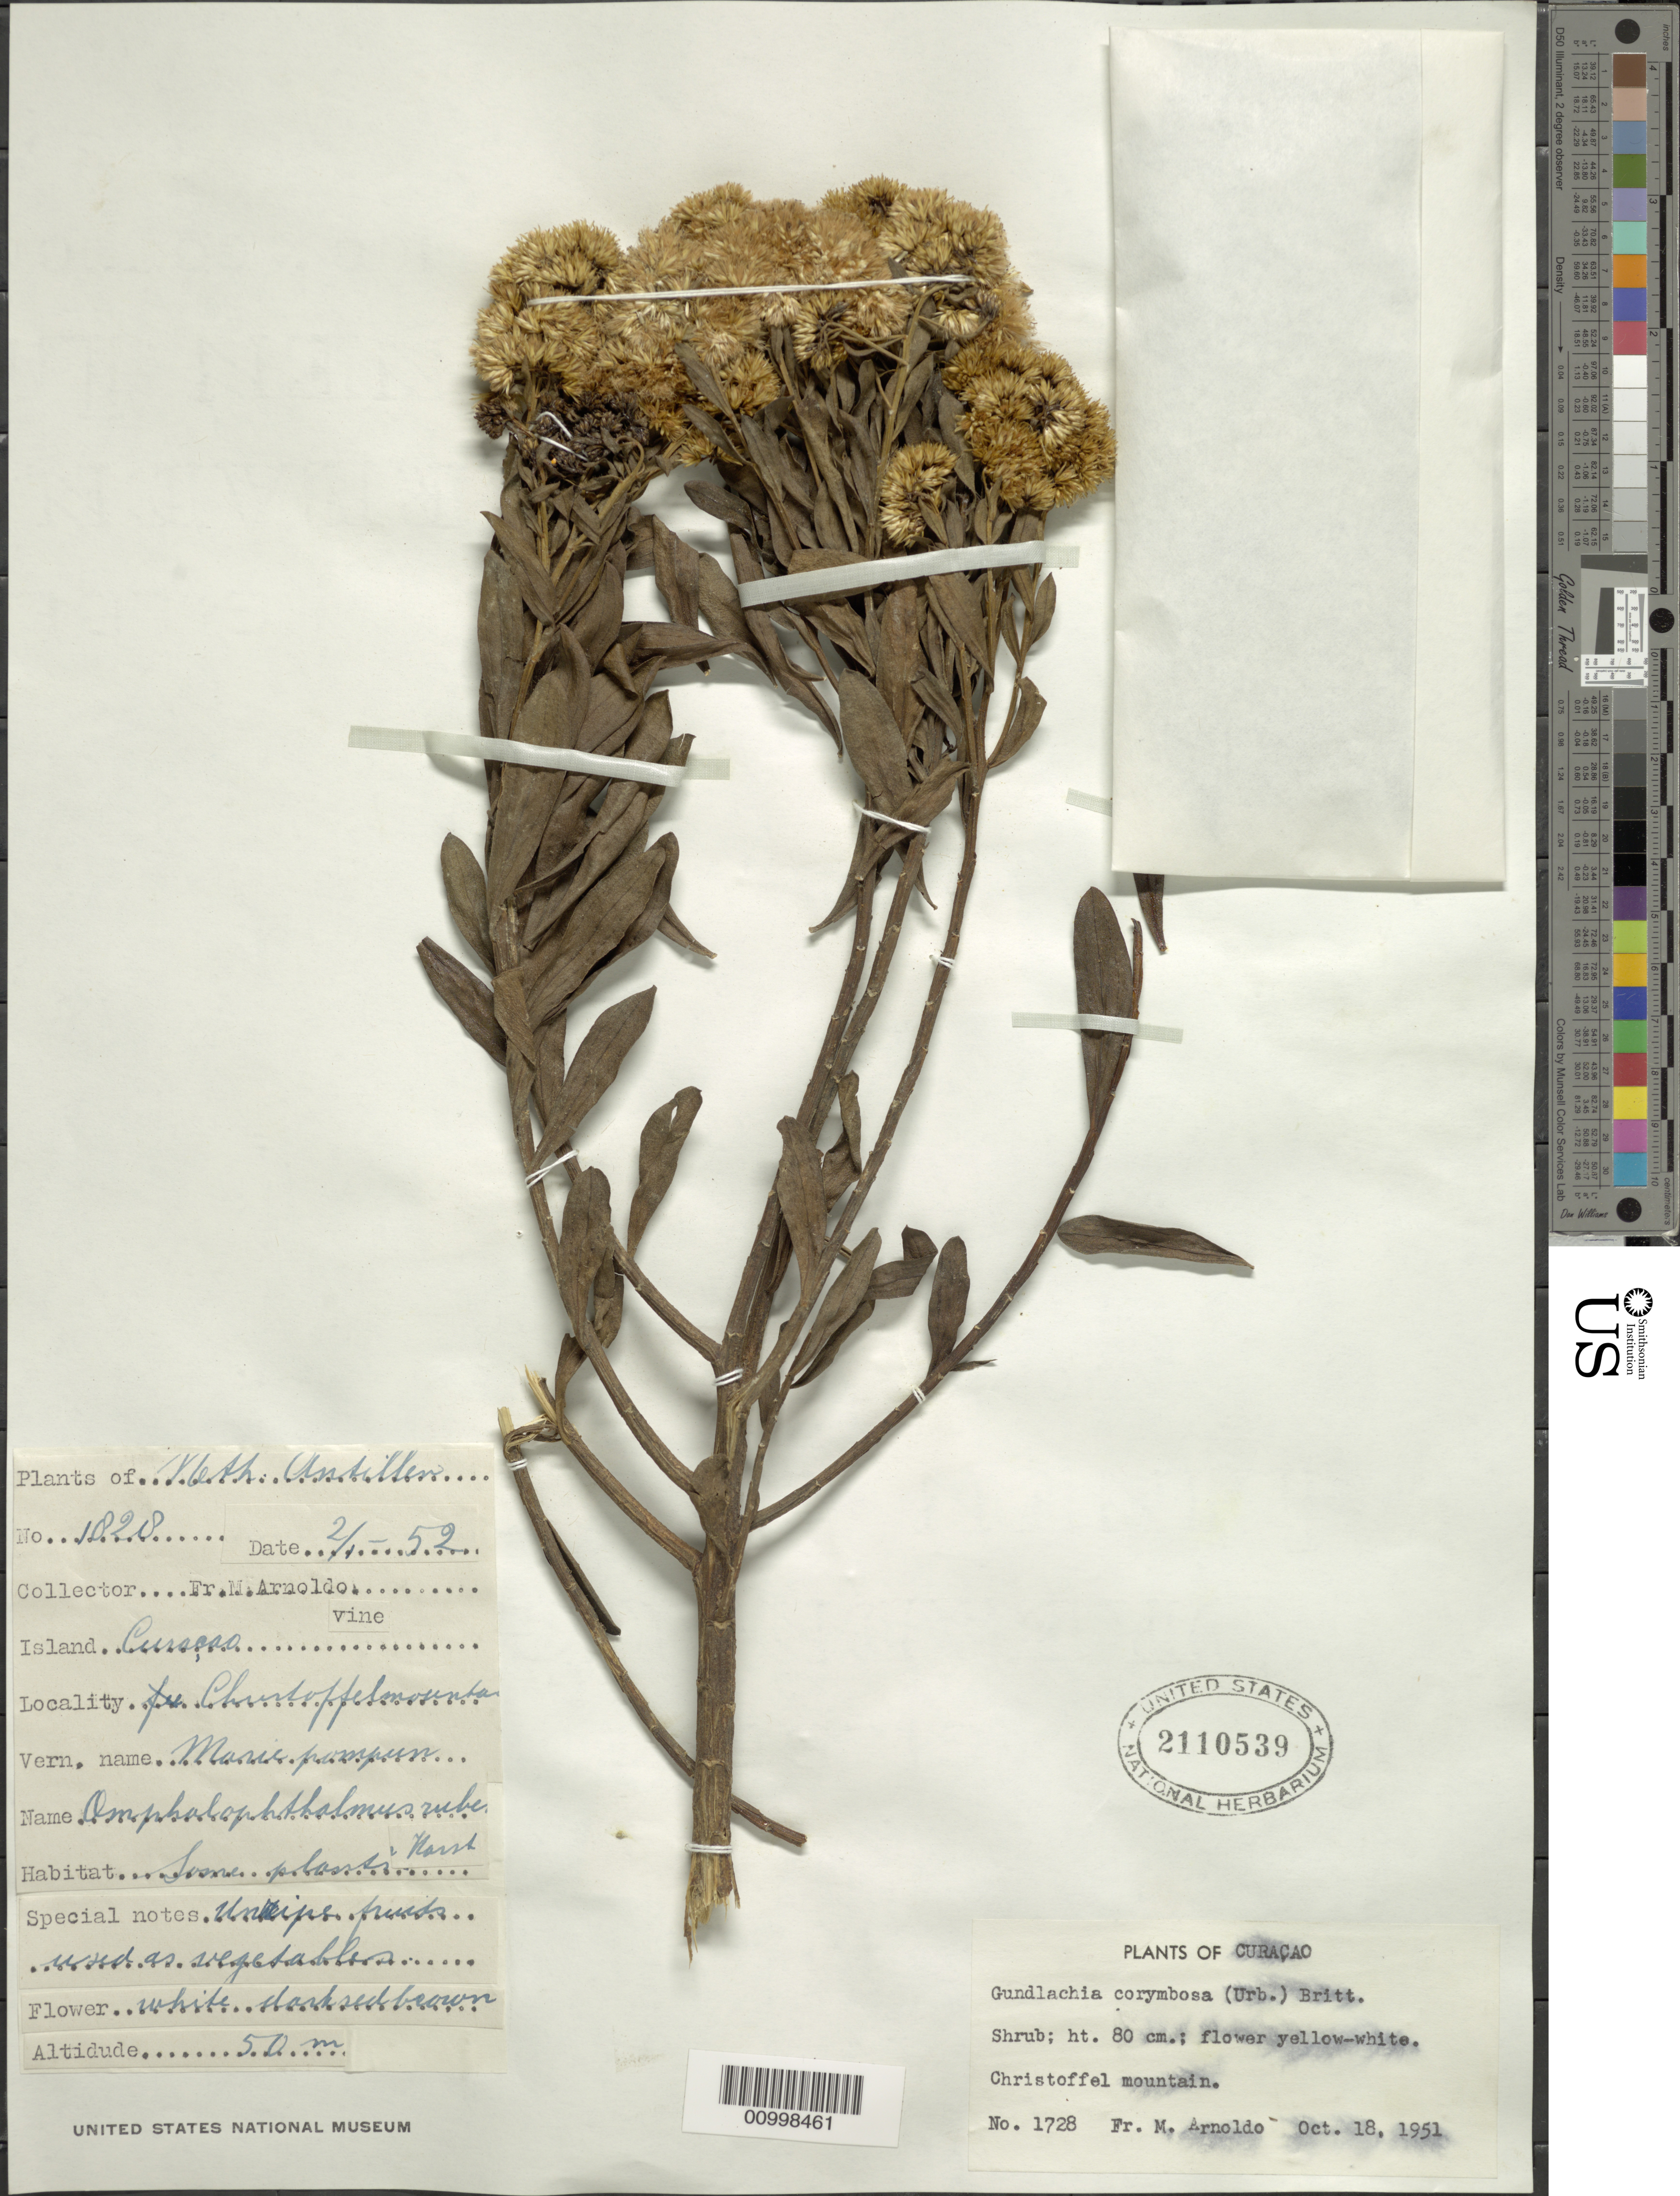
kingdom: Plantae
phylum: Tracheophyta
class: Magnoliopsida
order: Asterales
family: Asteraceae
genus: Gundlachia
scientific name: Gundlachia corymbosa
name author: (Urb.) Britton ex Bold.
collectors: N. Arnoldo-Broeders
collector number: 1728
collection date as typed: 18 Oct 1951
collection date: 1951-10-18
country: Curaçao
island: Curaçao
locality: Christoffel Mountain.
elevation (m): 50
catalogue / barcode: US 2110539